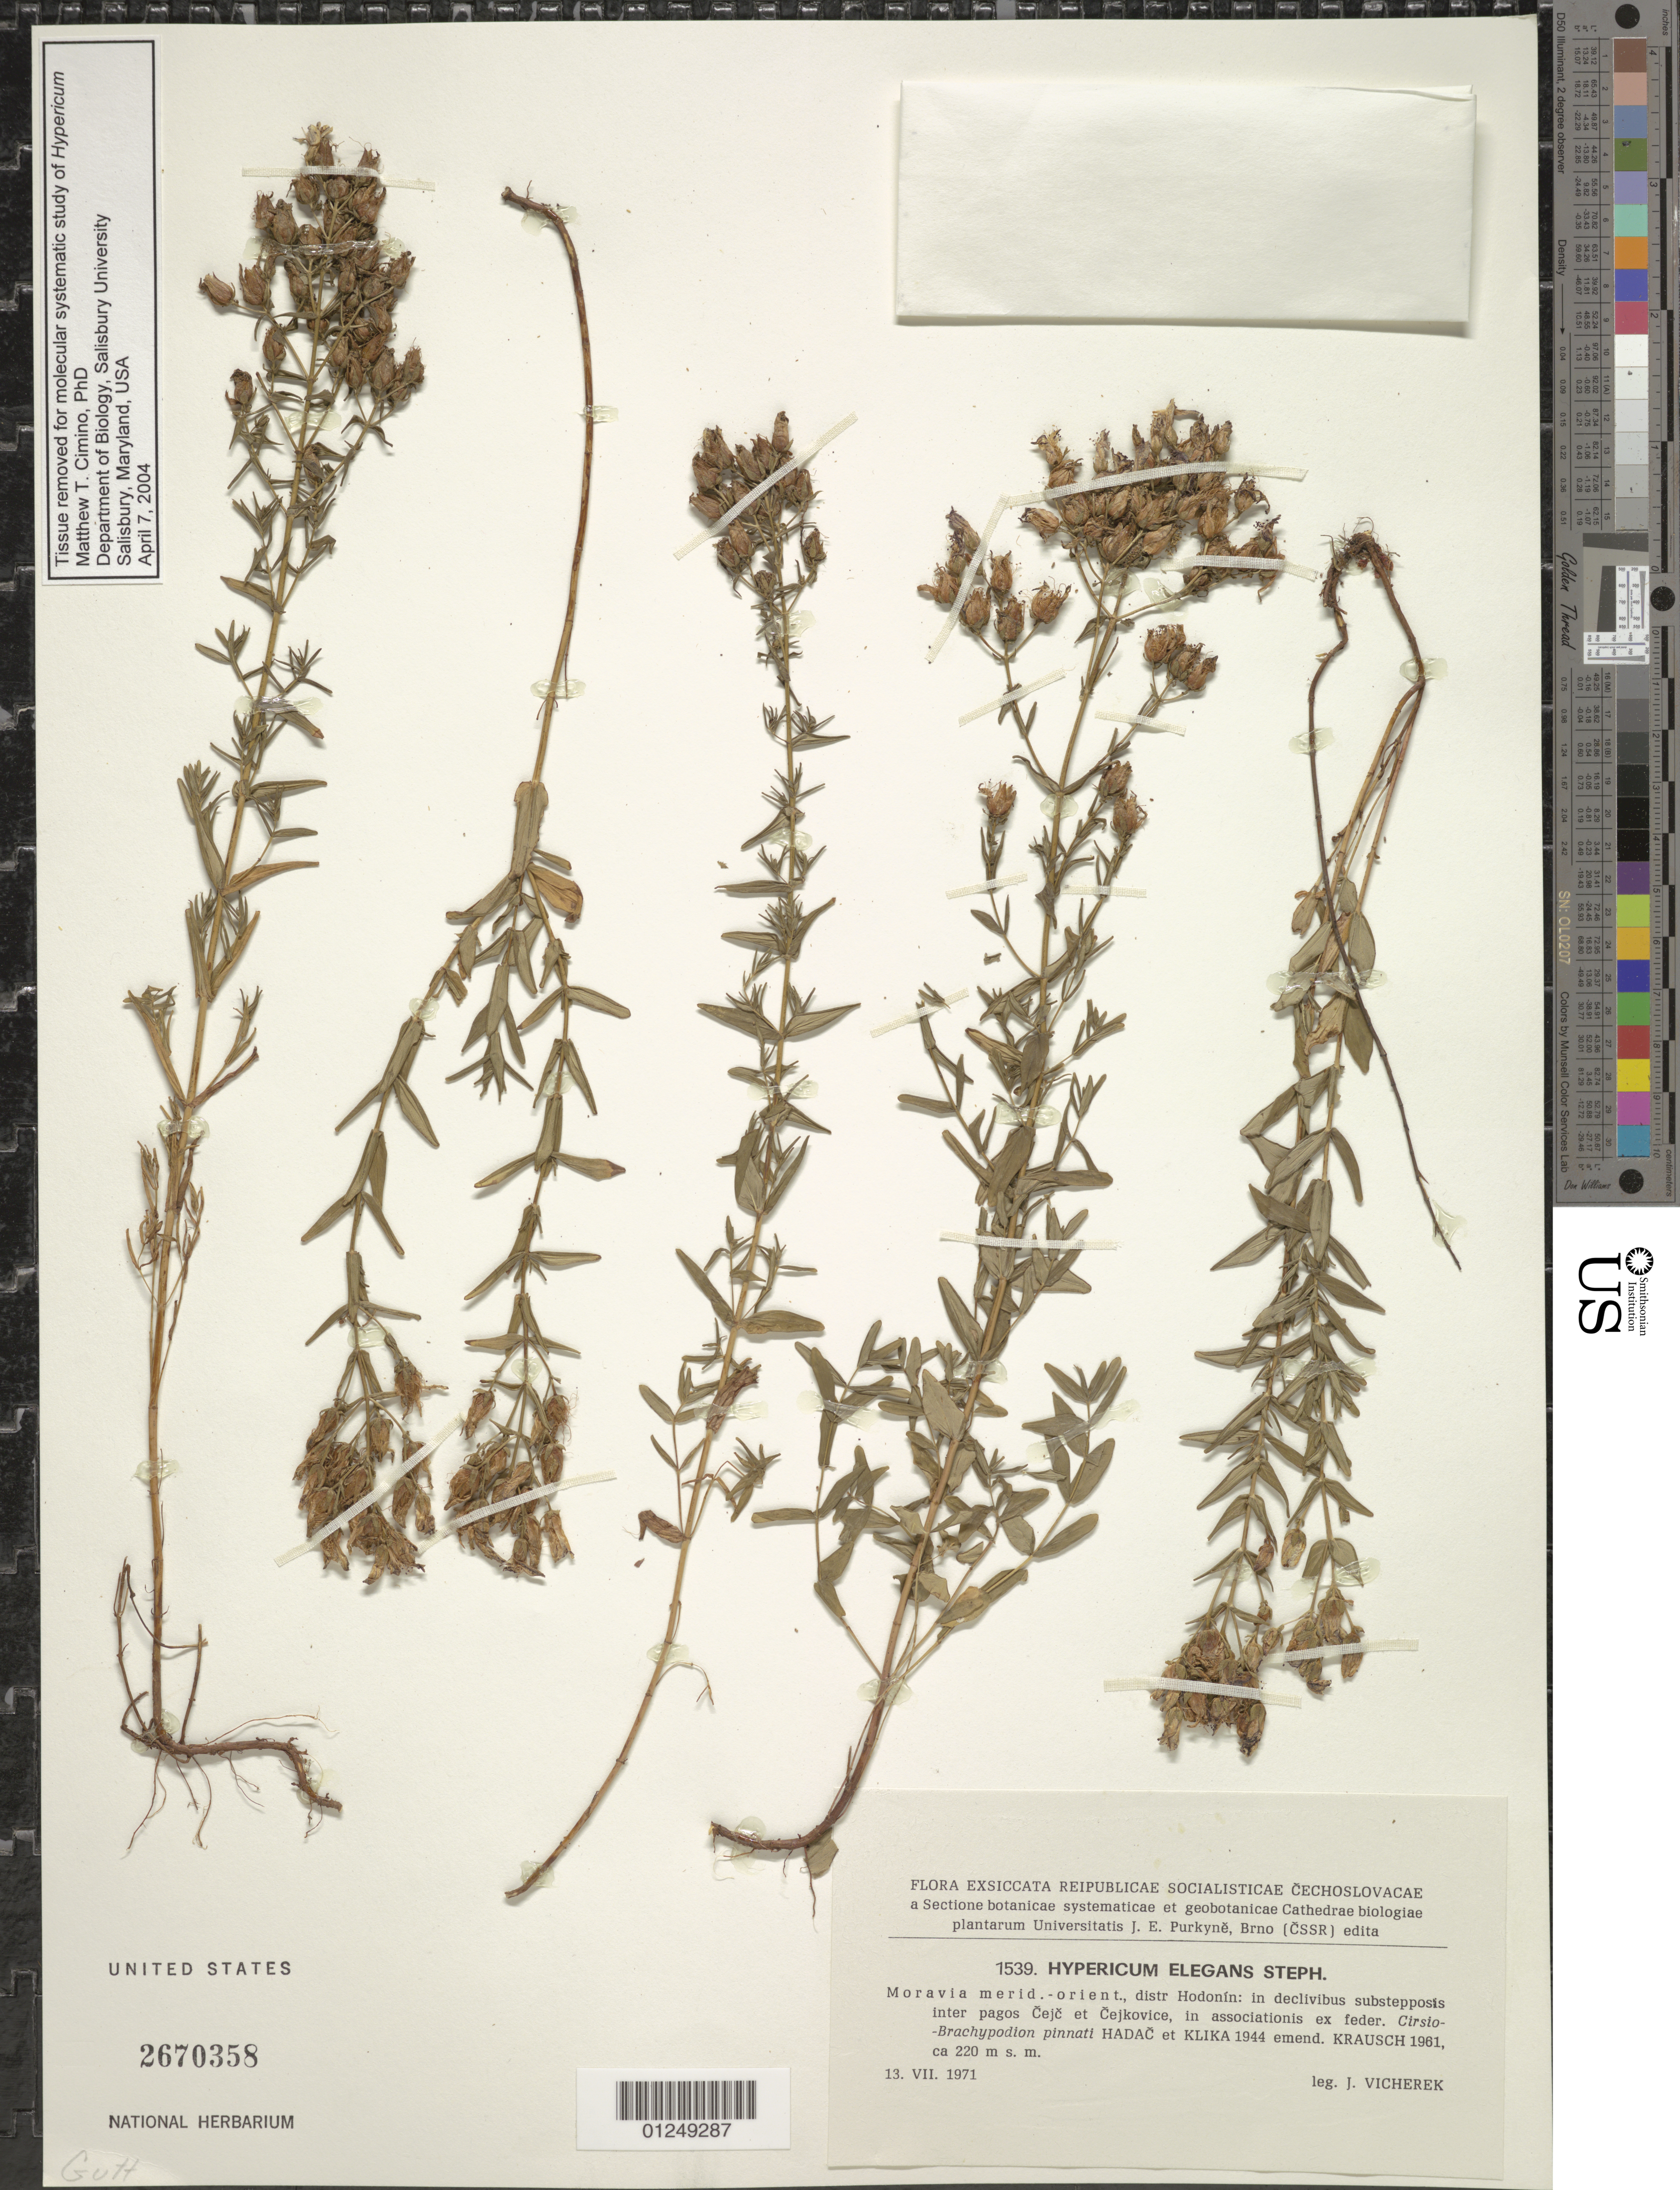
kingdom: Plantae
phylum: Tracheophyta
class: Magnoliopsida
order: Malpighiales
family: Hypericaceae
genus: Hypericum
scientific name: Hypericum elegans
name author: Stephan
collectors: Vicherek, J.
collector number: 1539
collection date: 1971-07-13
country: Czechia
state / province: South Moravian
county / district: Hondonín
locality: inter pagos Cejc et Cejkovice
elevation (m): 220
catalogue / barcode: US 2670358